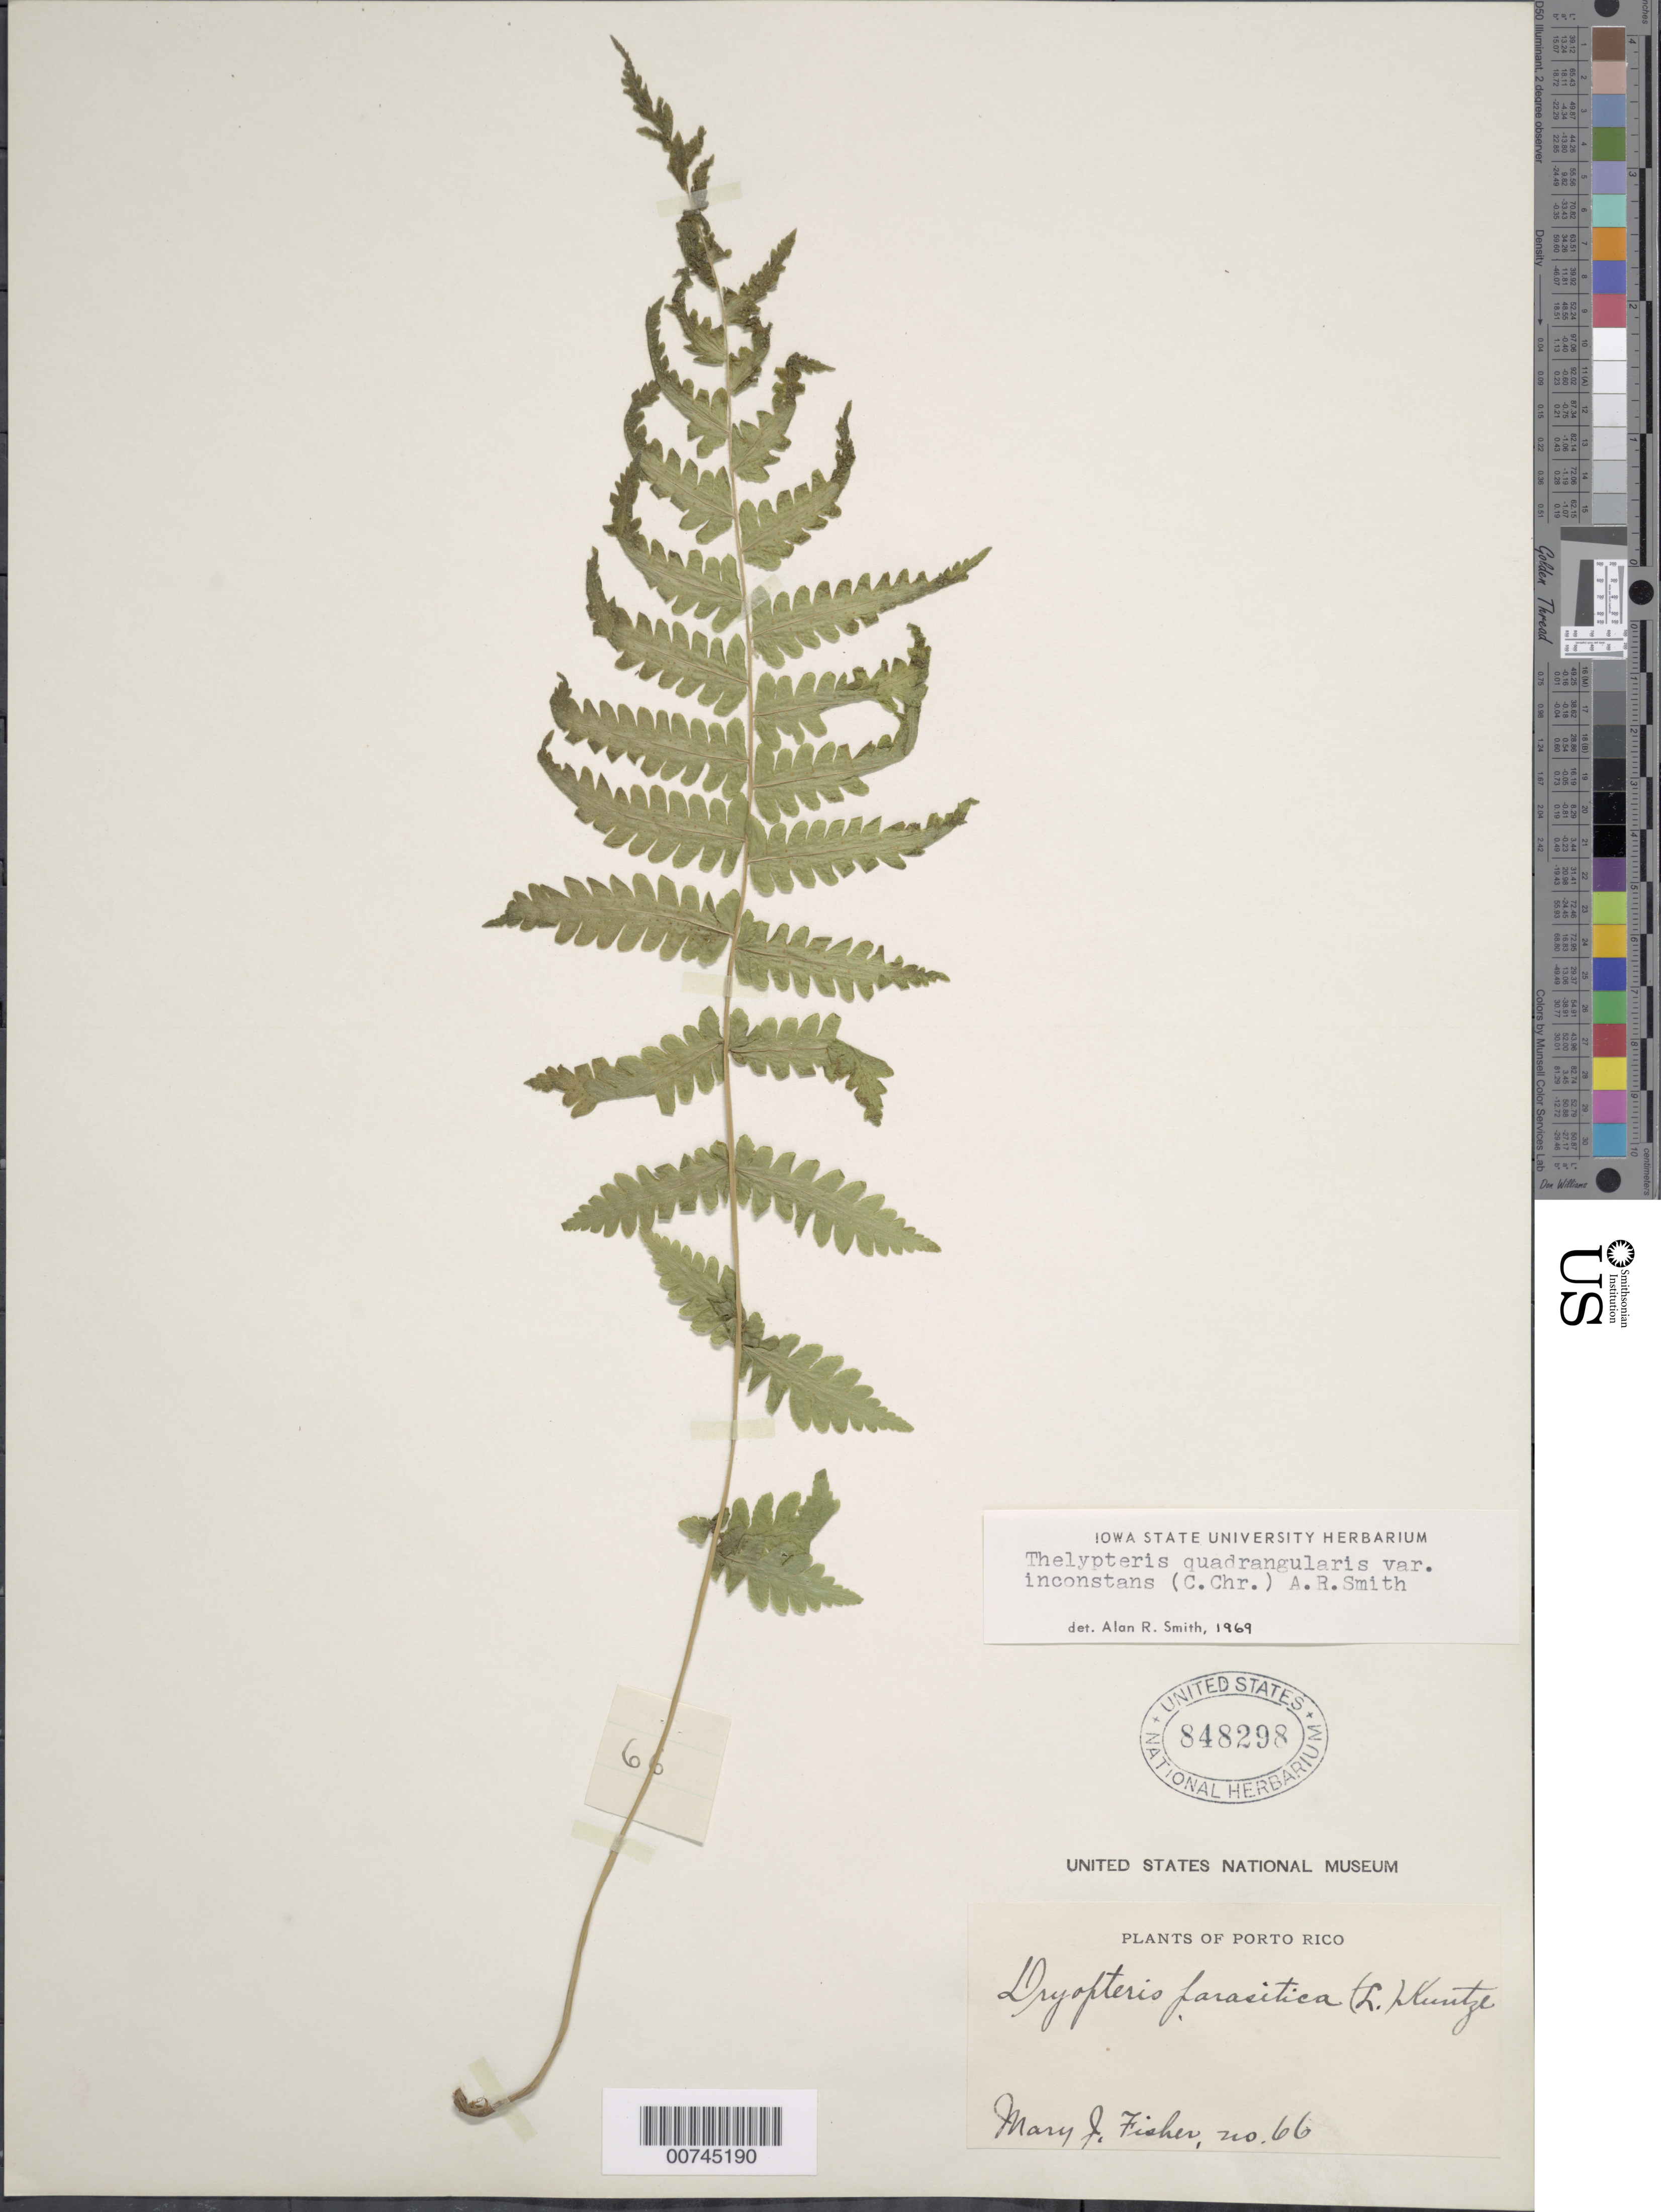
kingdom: Plantae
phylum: Tracheophyta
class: Polypodiopsida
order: Polypodiales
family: Thelypteridaceae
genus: Christella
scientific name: Christella hispidula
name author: (Decne.) Holttum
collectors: M. J. Fisher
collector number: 66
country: Puerto Rico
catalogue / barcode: US 848298